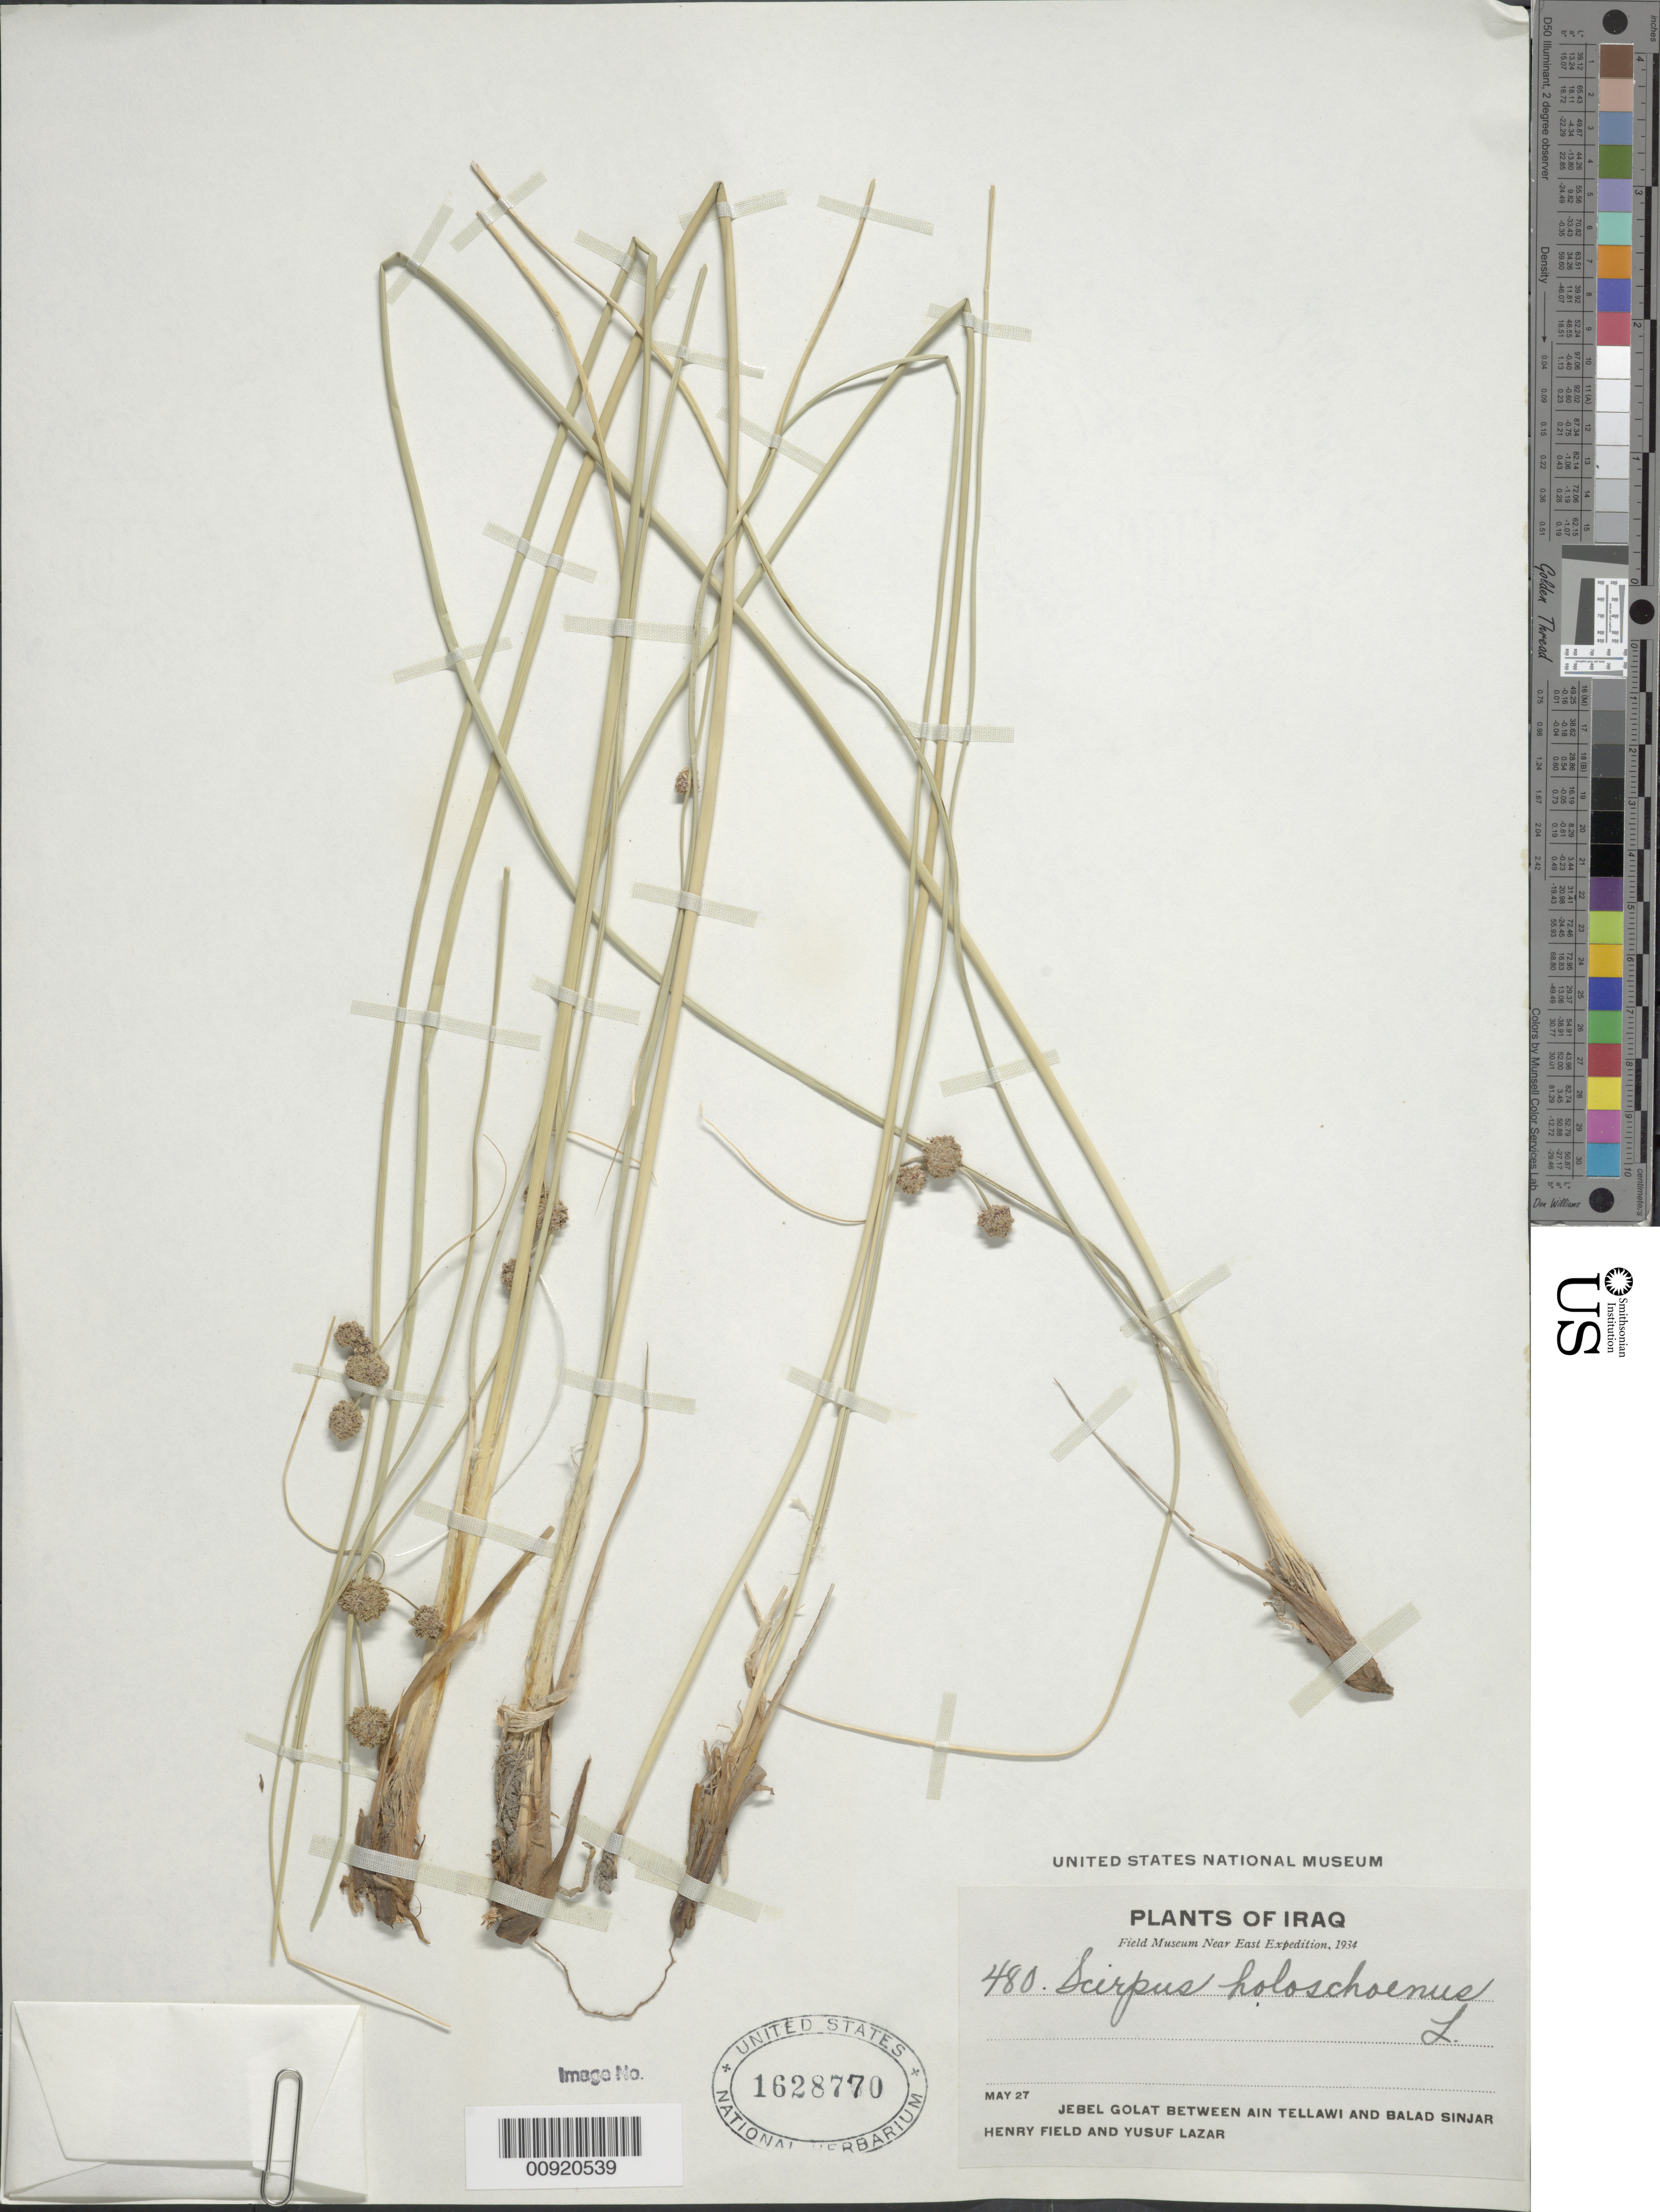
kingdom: Plantae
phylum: Tracheophyta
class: Liliopsida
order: Poales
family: Cyperaceae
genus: Scirpoides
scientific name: Scirpoides holoschoenus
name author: (L.) Soják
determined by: Strong, Mark T., (BOT), Smithsonian Institution - National Museum of Natural History (UNITED STATES)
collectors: H. Field & Y. Lazar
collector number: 480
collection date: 1934-05-27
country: Iraq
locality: Jebel Golat between Ain Tellawi and Balad Sinjar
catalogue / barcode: US 1628770